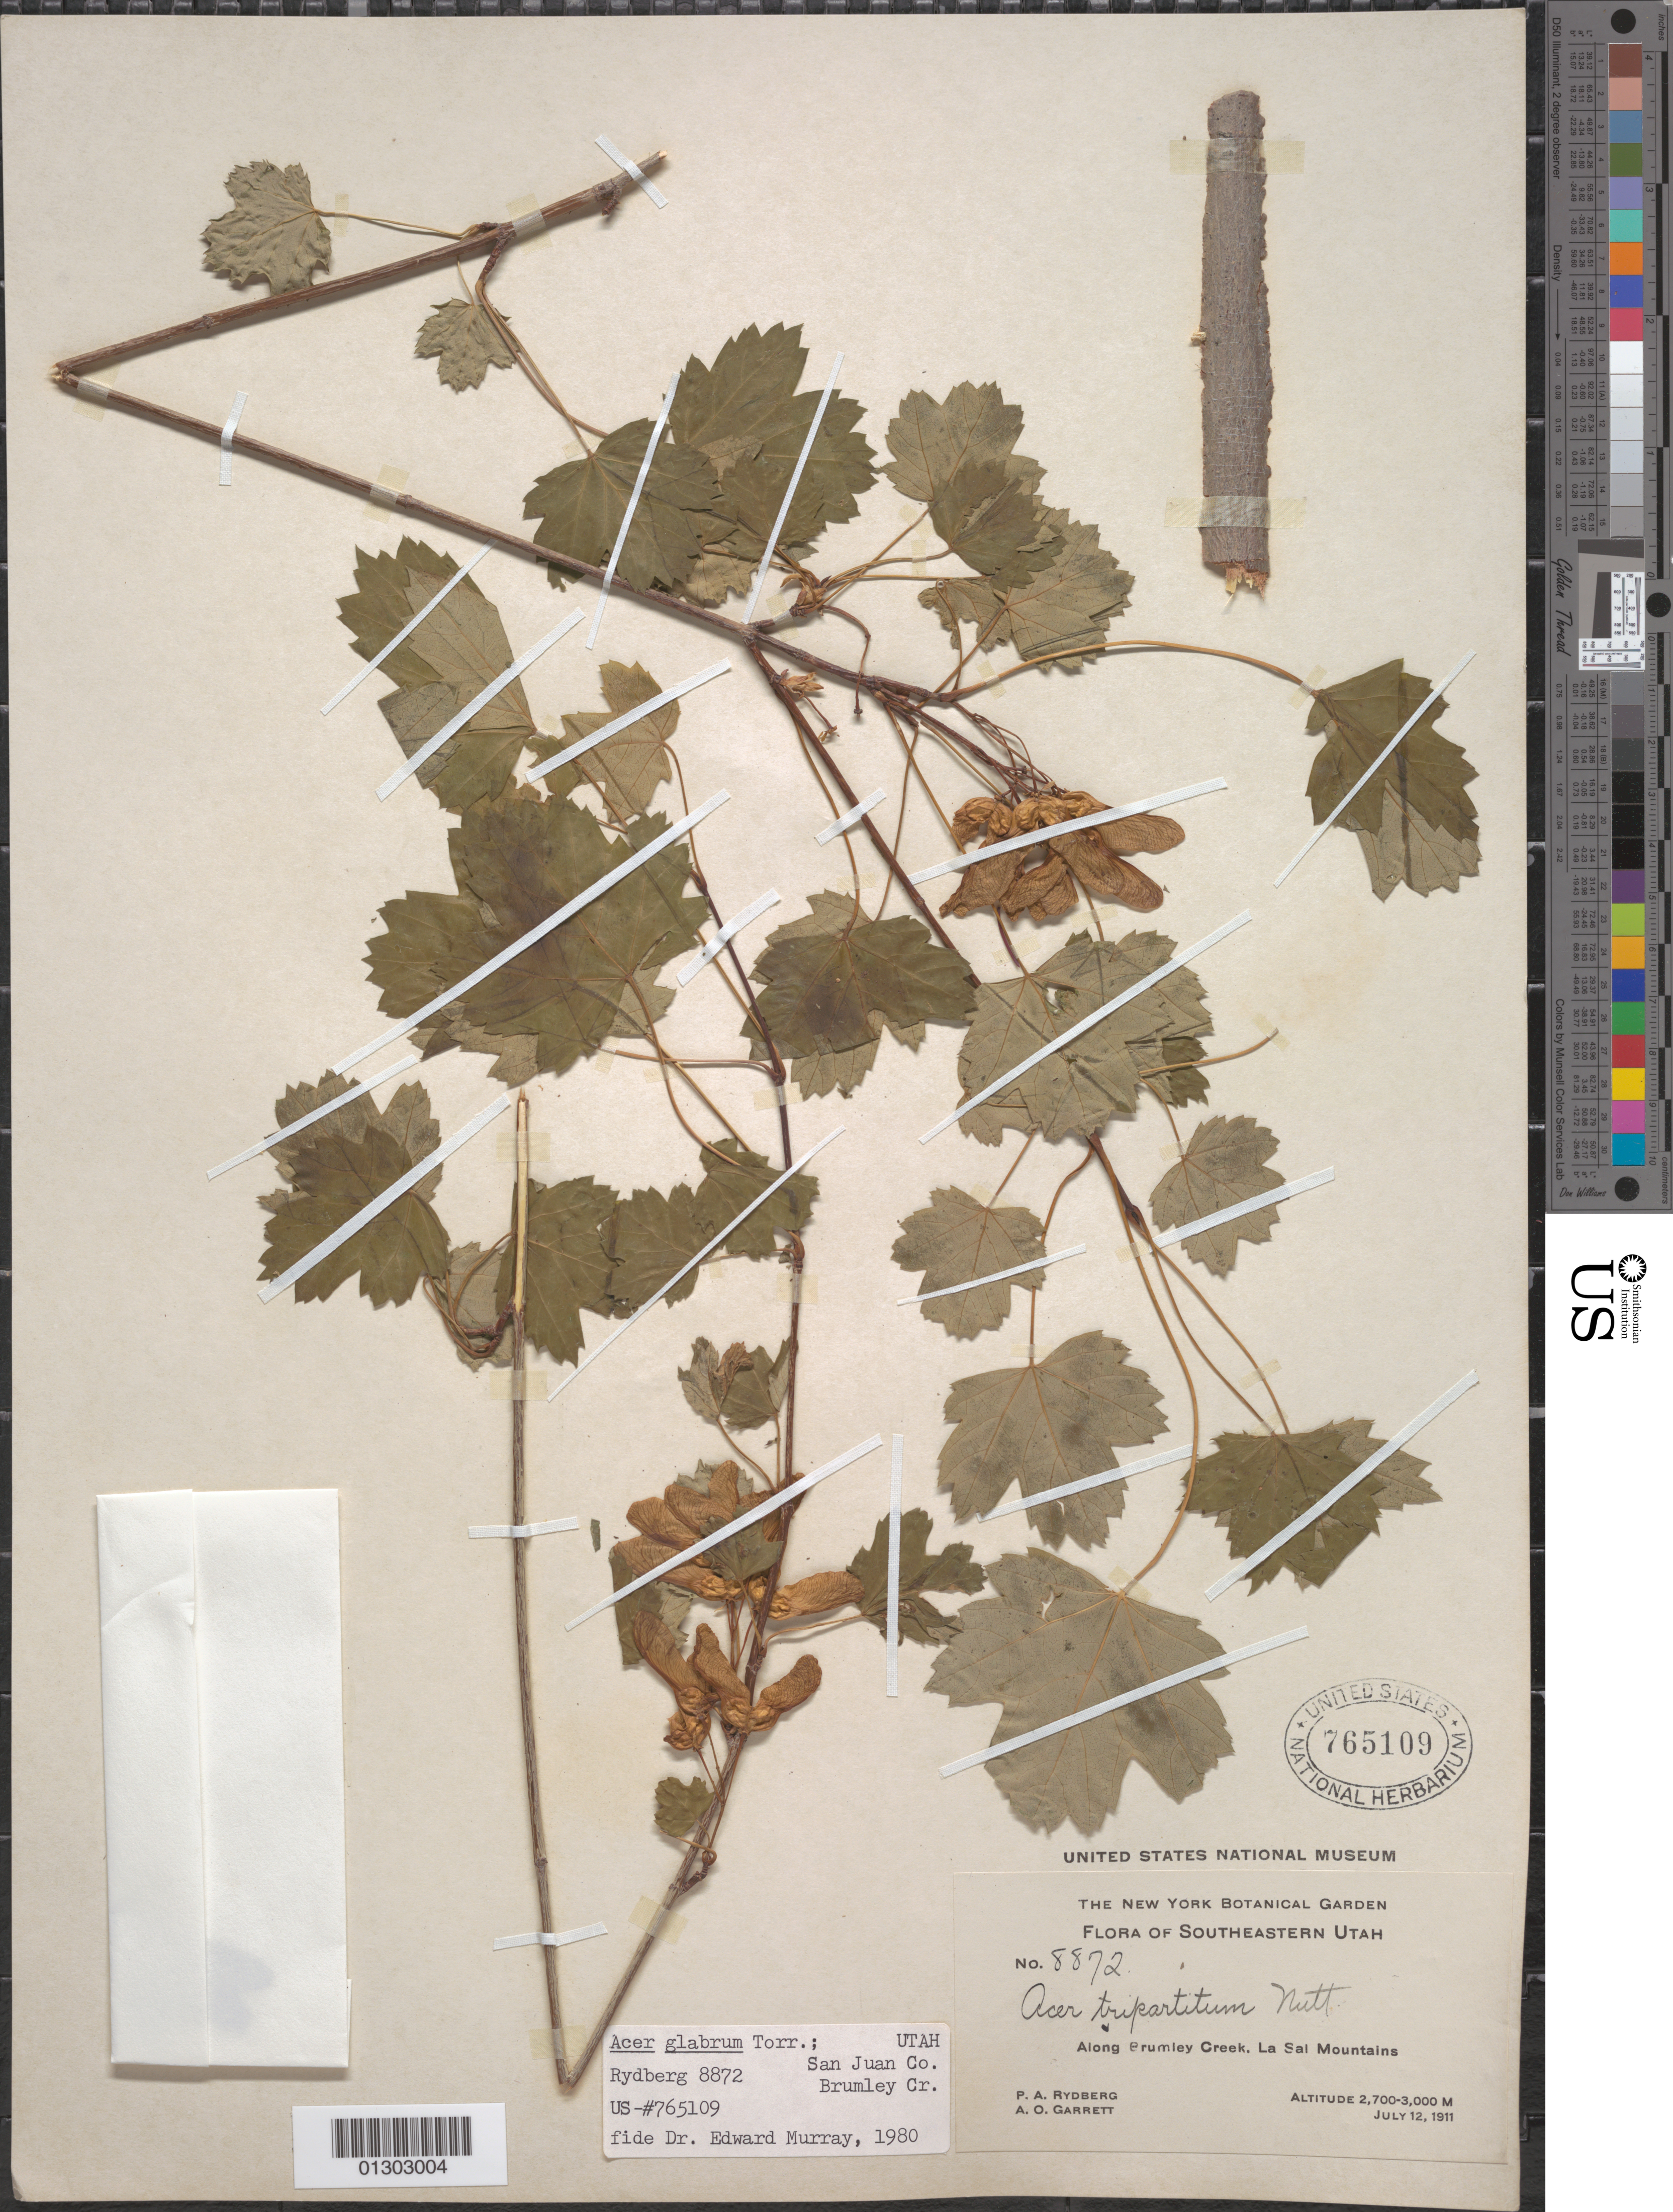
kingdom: Plantae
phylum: Tracheophyta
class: Magnoliopsida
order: Sapindales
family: Sapindaceae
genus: Acer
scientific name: Acer glabrum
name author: Torr.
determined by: Murray, Edward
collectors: P. A. Rydberg & A. O. Garrett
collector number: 8872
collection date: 1911-07-12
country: United States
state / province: Utah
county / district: San Juan County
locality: Brumley Creek, La Sal Mountains.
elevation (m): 2700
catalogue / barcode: US 765109